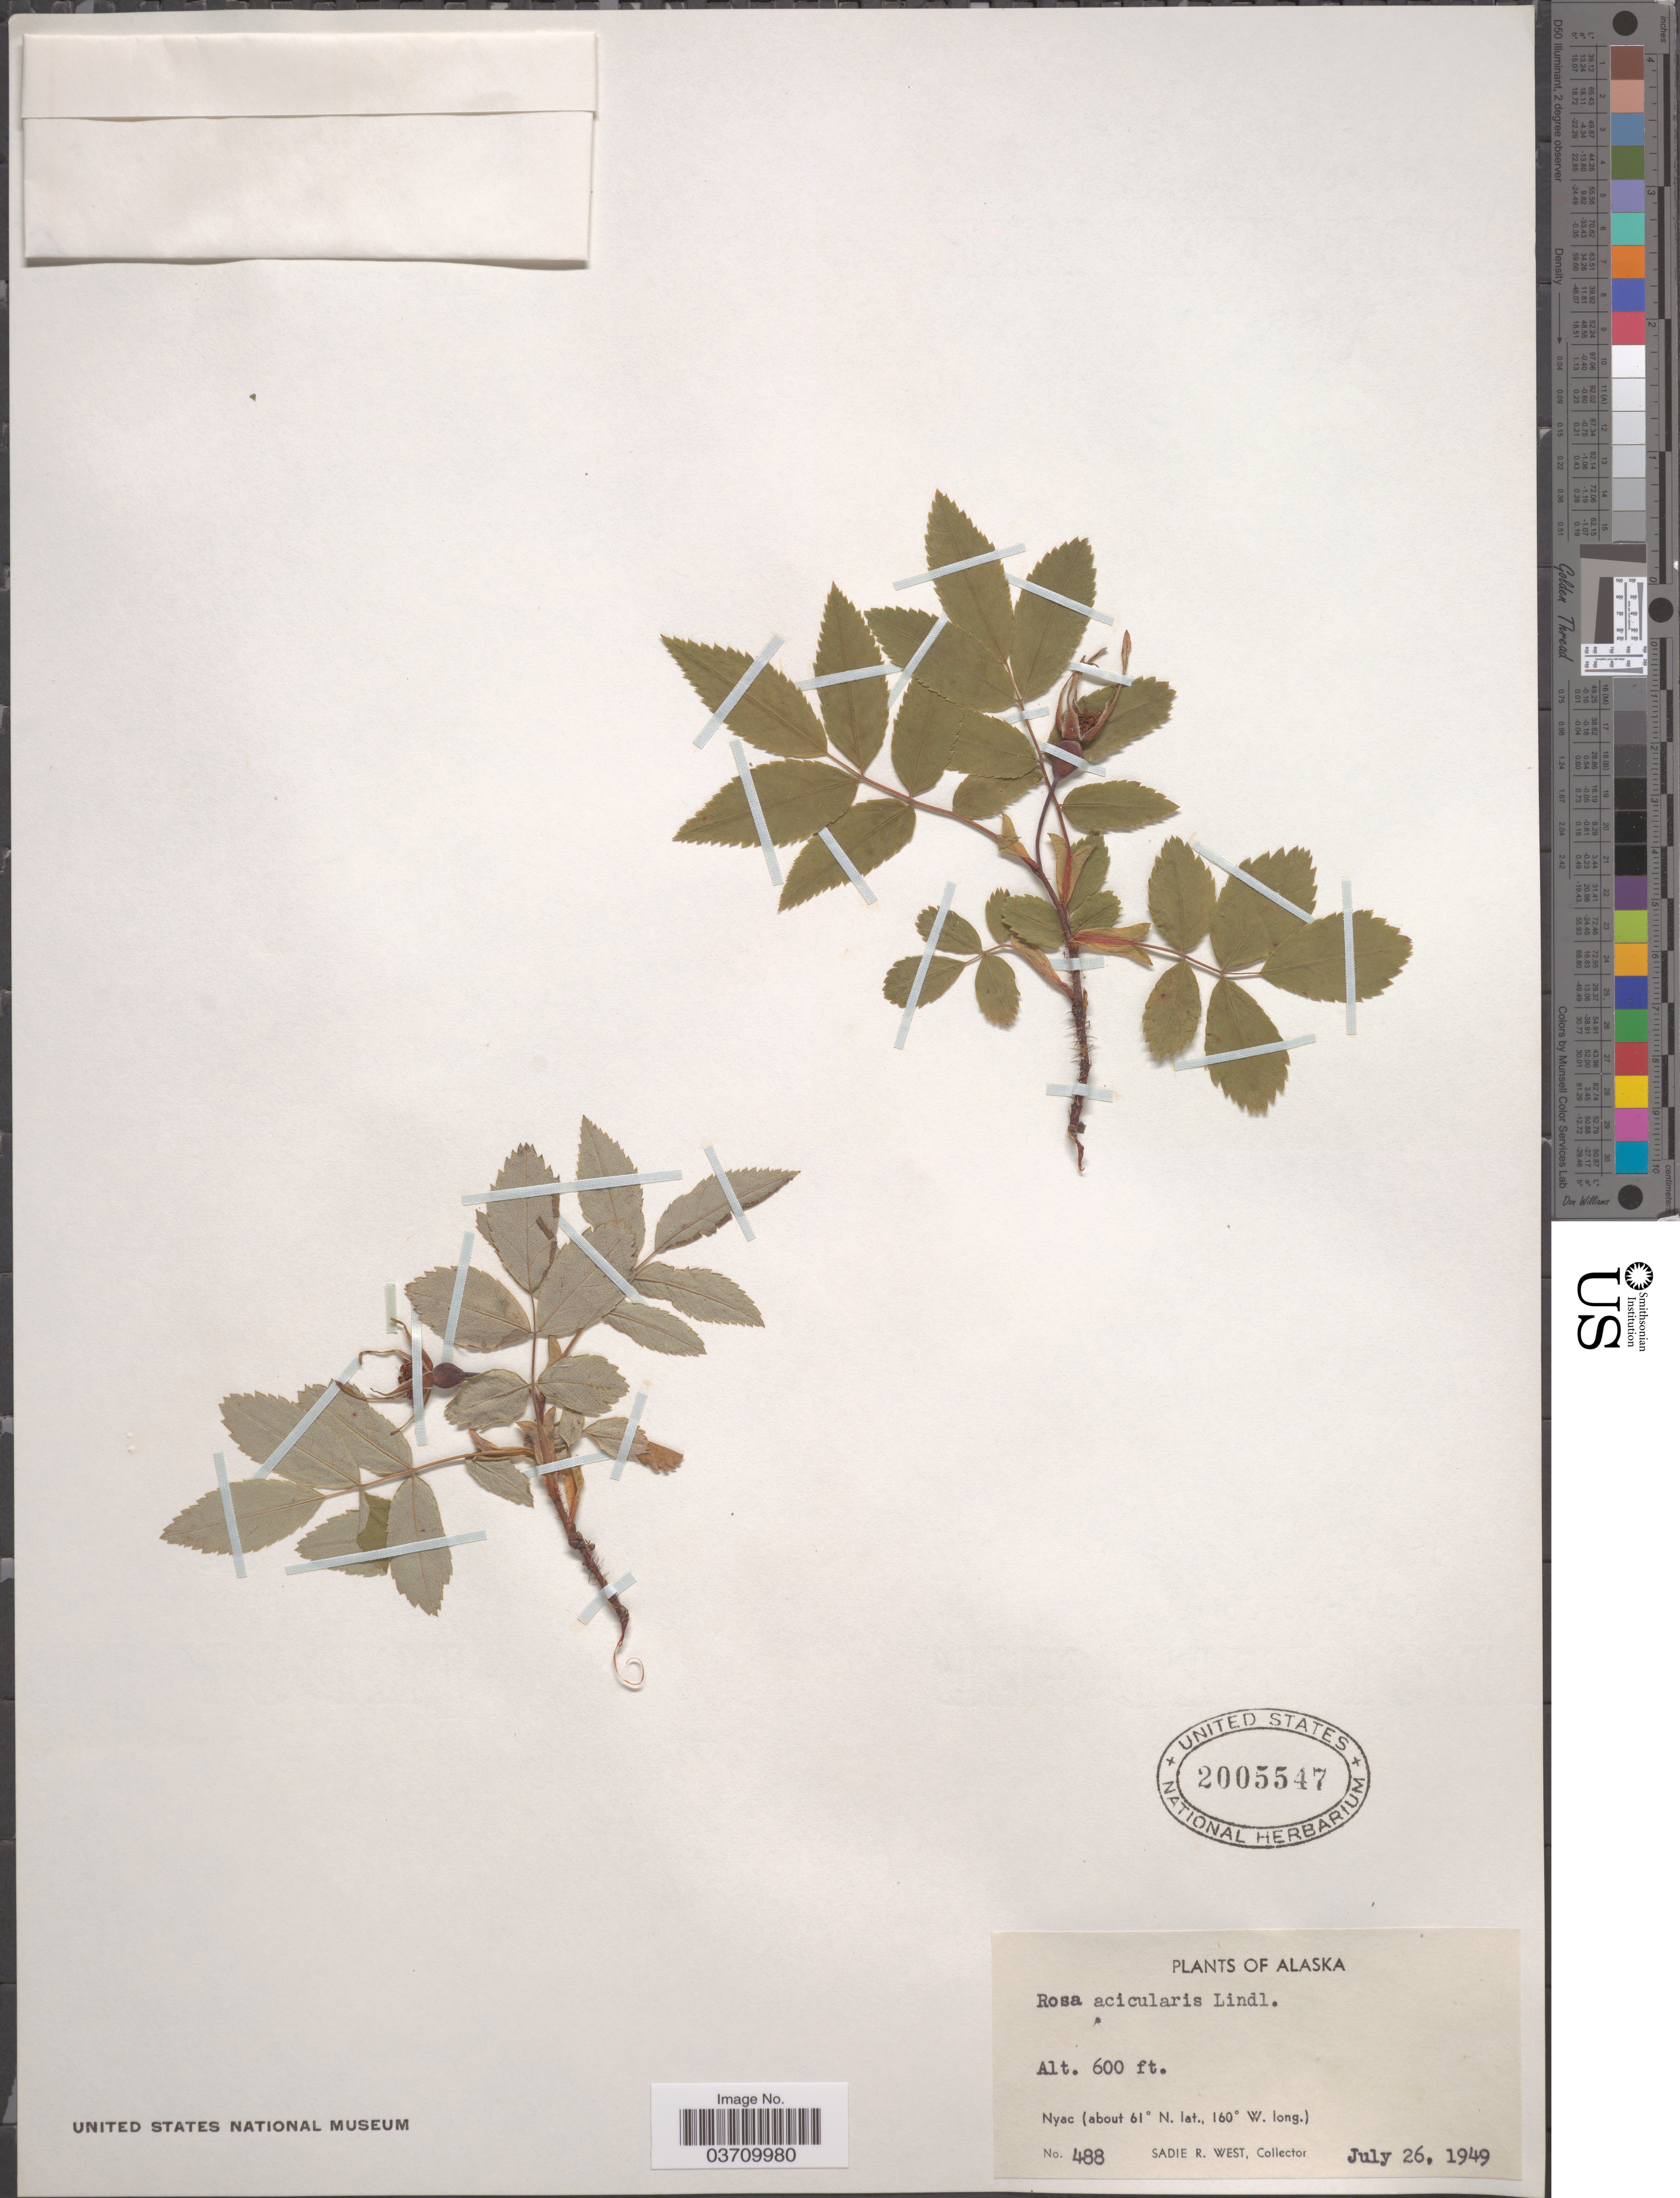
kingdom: Plantae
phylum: Tracheophyta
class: Magnoliopsida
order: Rosales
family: Rosaceae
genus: Rosa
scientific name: Rosa acicularis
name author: Lindl.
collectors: S. R. West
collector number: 488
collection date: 1949-07-26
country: United States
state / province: Alaska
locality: Nyac.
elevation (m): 183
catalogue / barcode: US 2005547